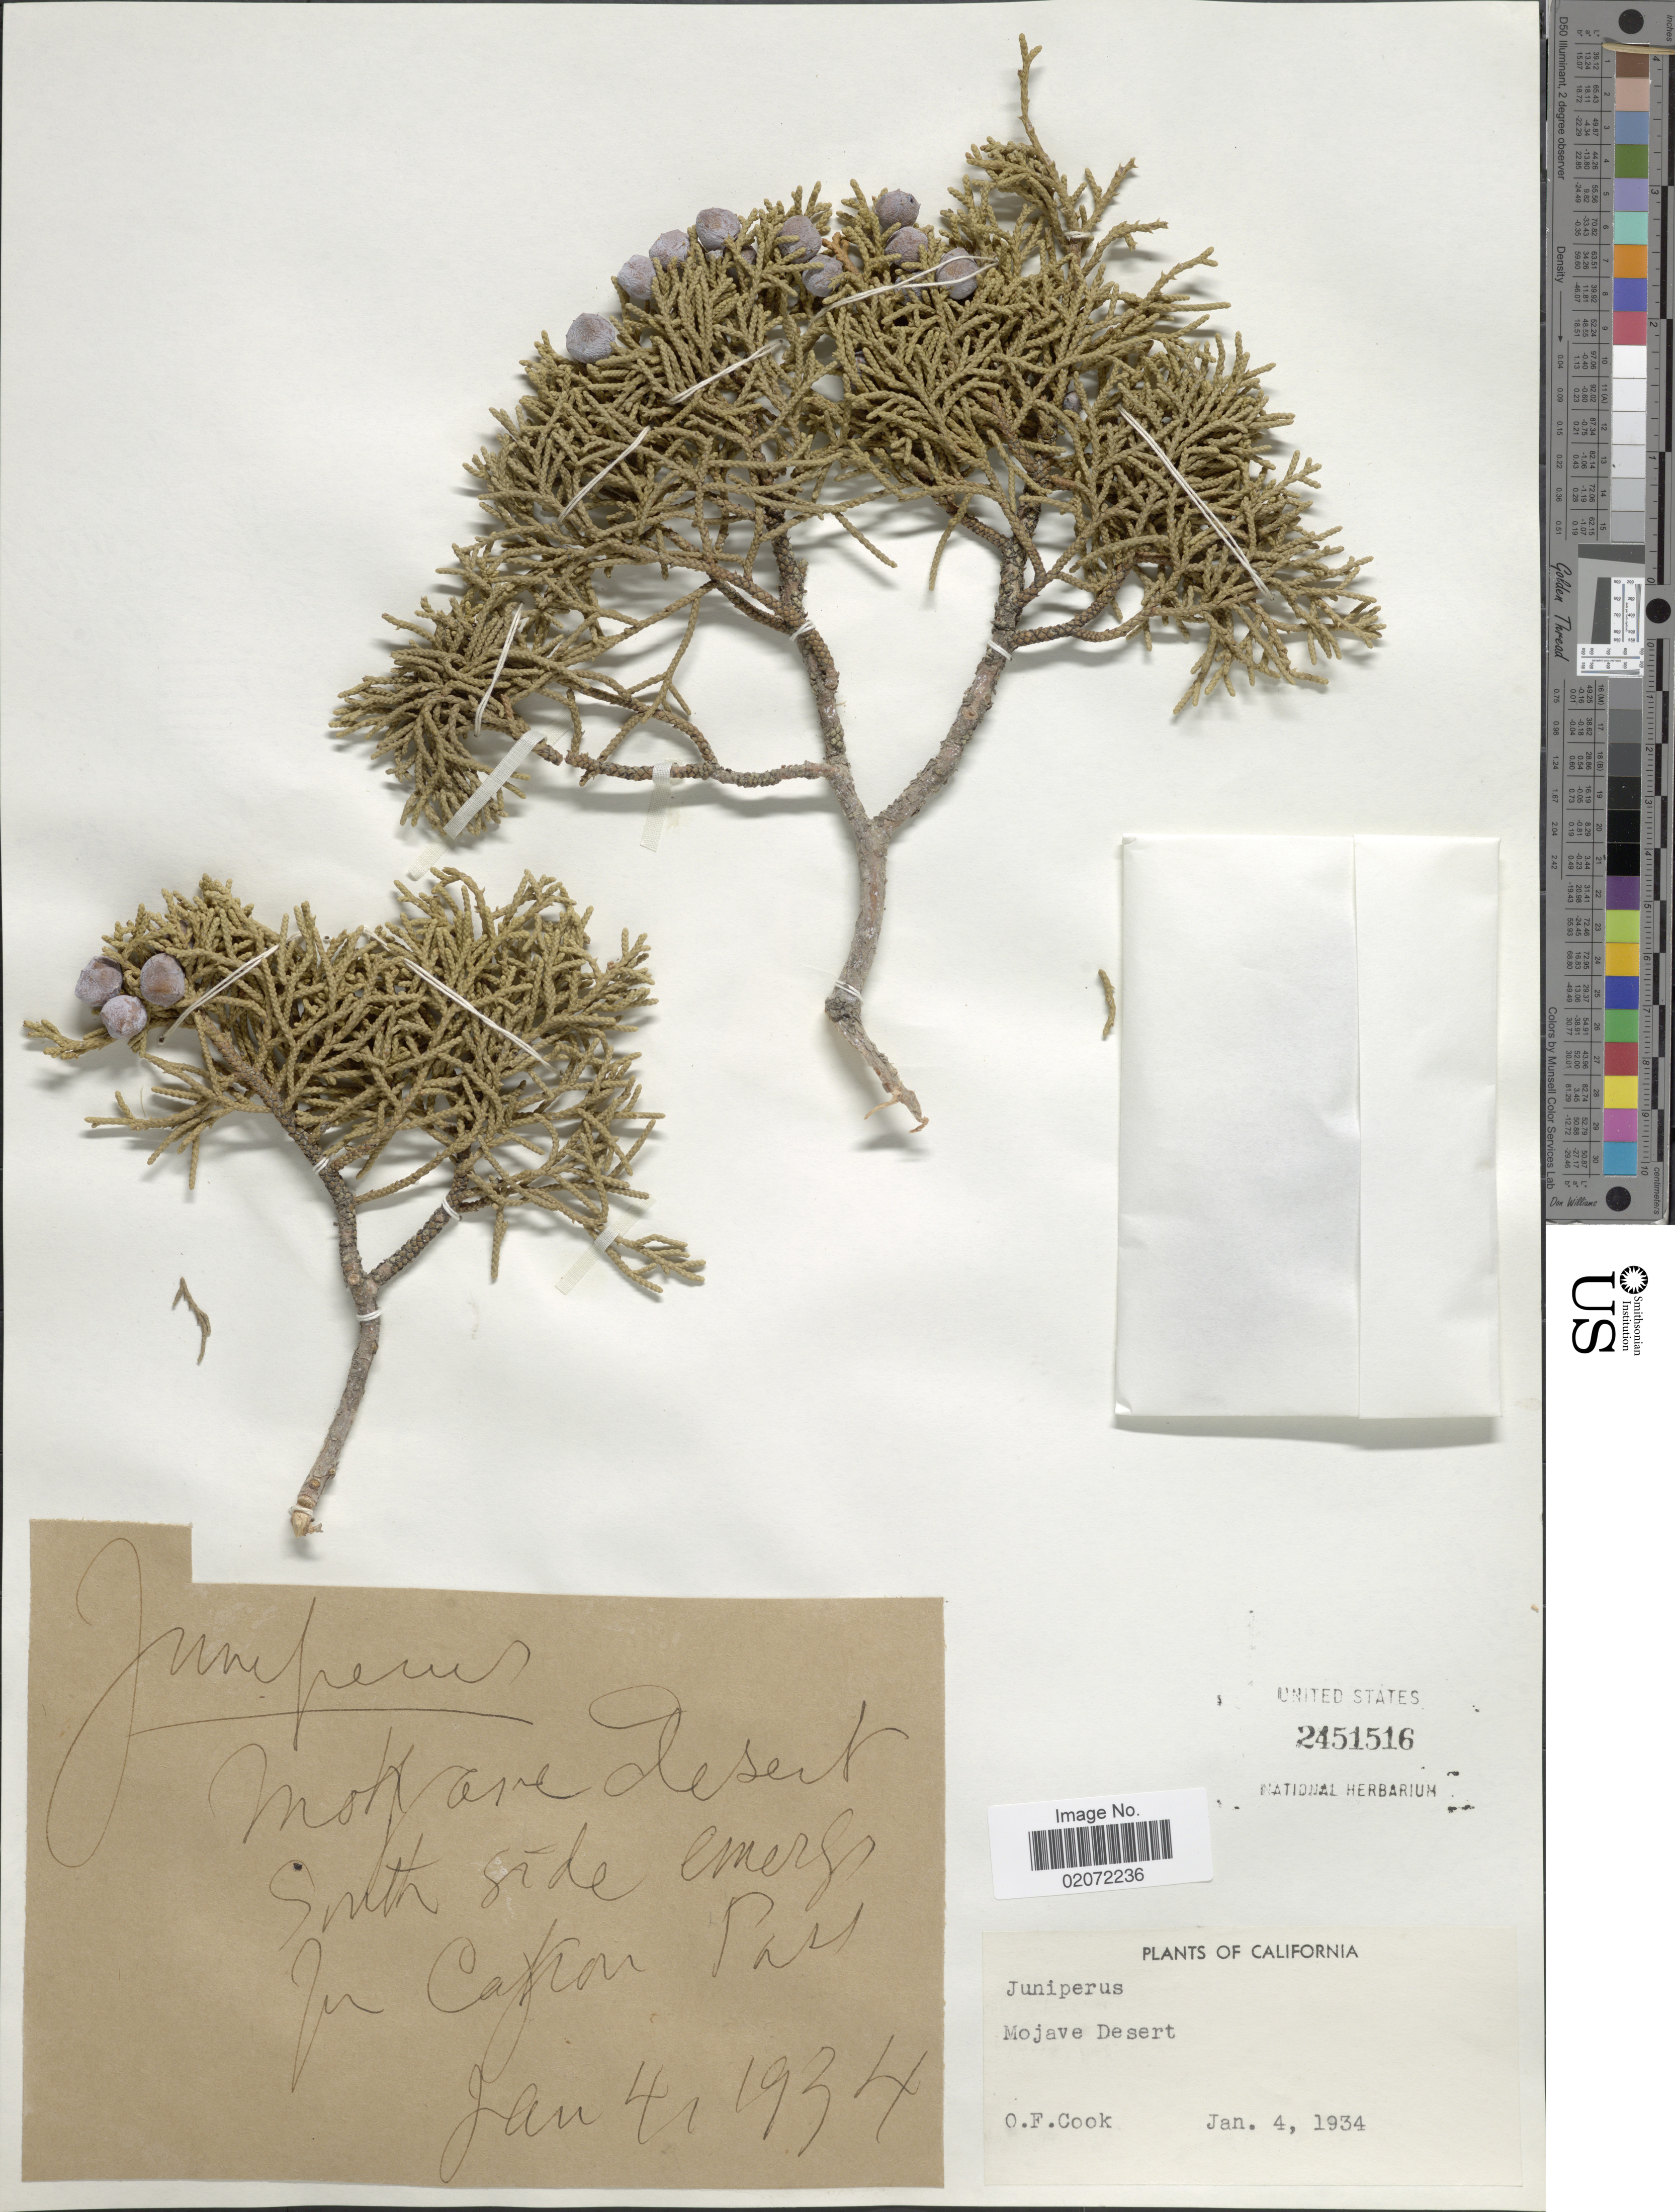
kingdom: Plantae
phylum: Tracheophyta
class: Pinopsida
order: Pinales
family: Cupressaceae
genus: Juniperus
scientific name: Juniperus sp.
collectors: O. F. Cook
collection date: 1934-01-04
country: United States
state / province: California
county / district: San Bernardino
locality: California. Mojave Desert.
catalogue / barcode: US 2451516